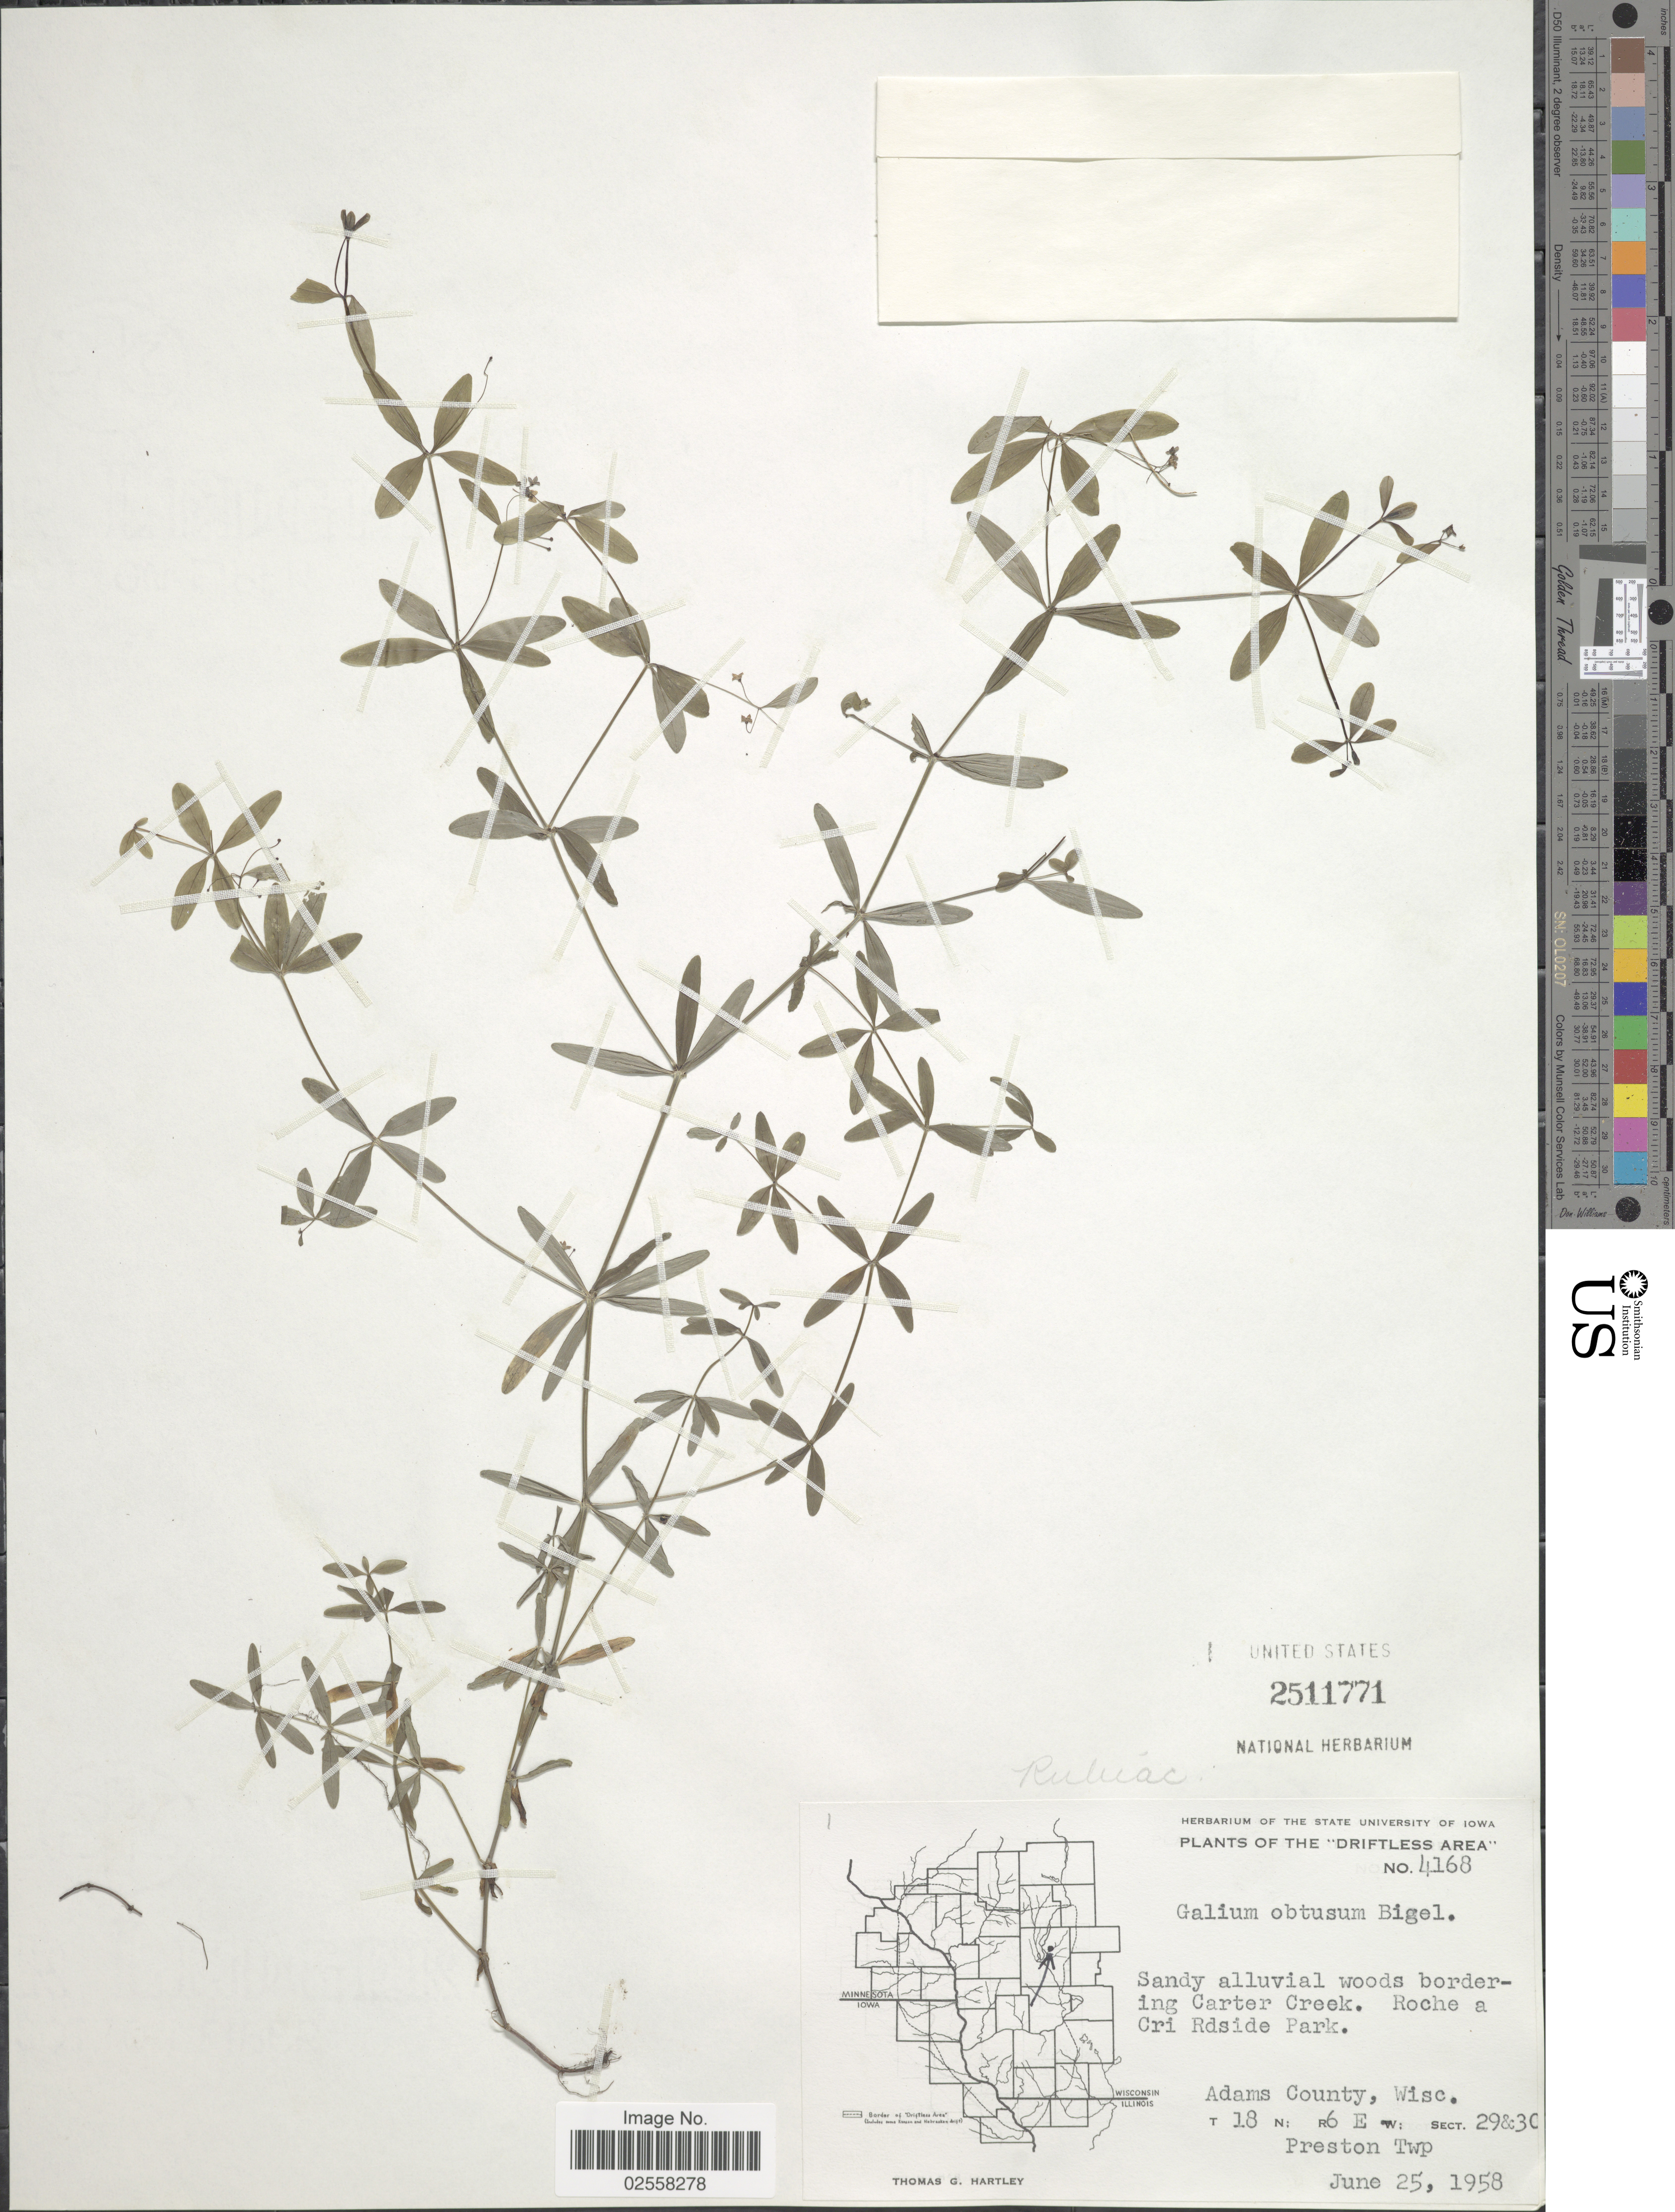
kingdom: Plantae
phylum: Tracheophyta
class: Magnoliopsida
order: Gentianales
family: Rubiaceae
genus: Galium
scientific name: Galium obtusum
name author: Bigelow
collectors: T. G. Hartley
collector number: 4168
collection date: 1958-06-25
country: United States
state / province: Wisconsin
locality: The Driftless Area, Carter Creek, Roche a Cri Rdside Park, Adams County, Wisc., T18N, R6E, Sect 29&30, Preston Twp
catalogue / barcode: US 2511771